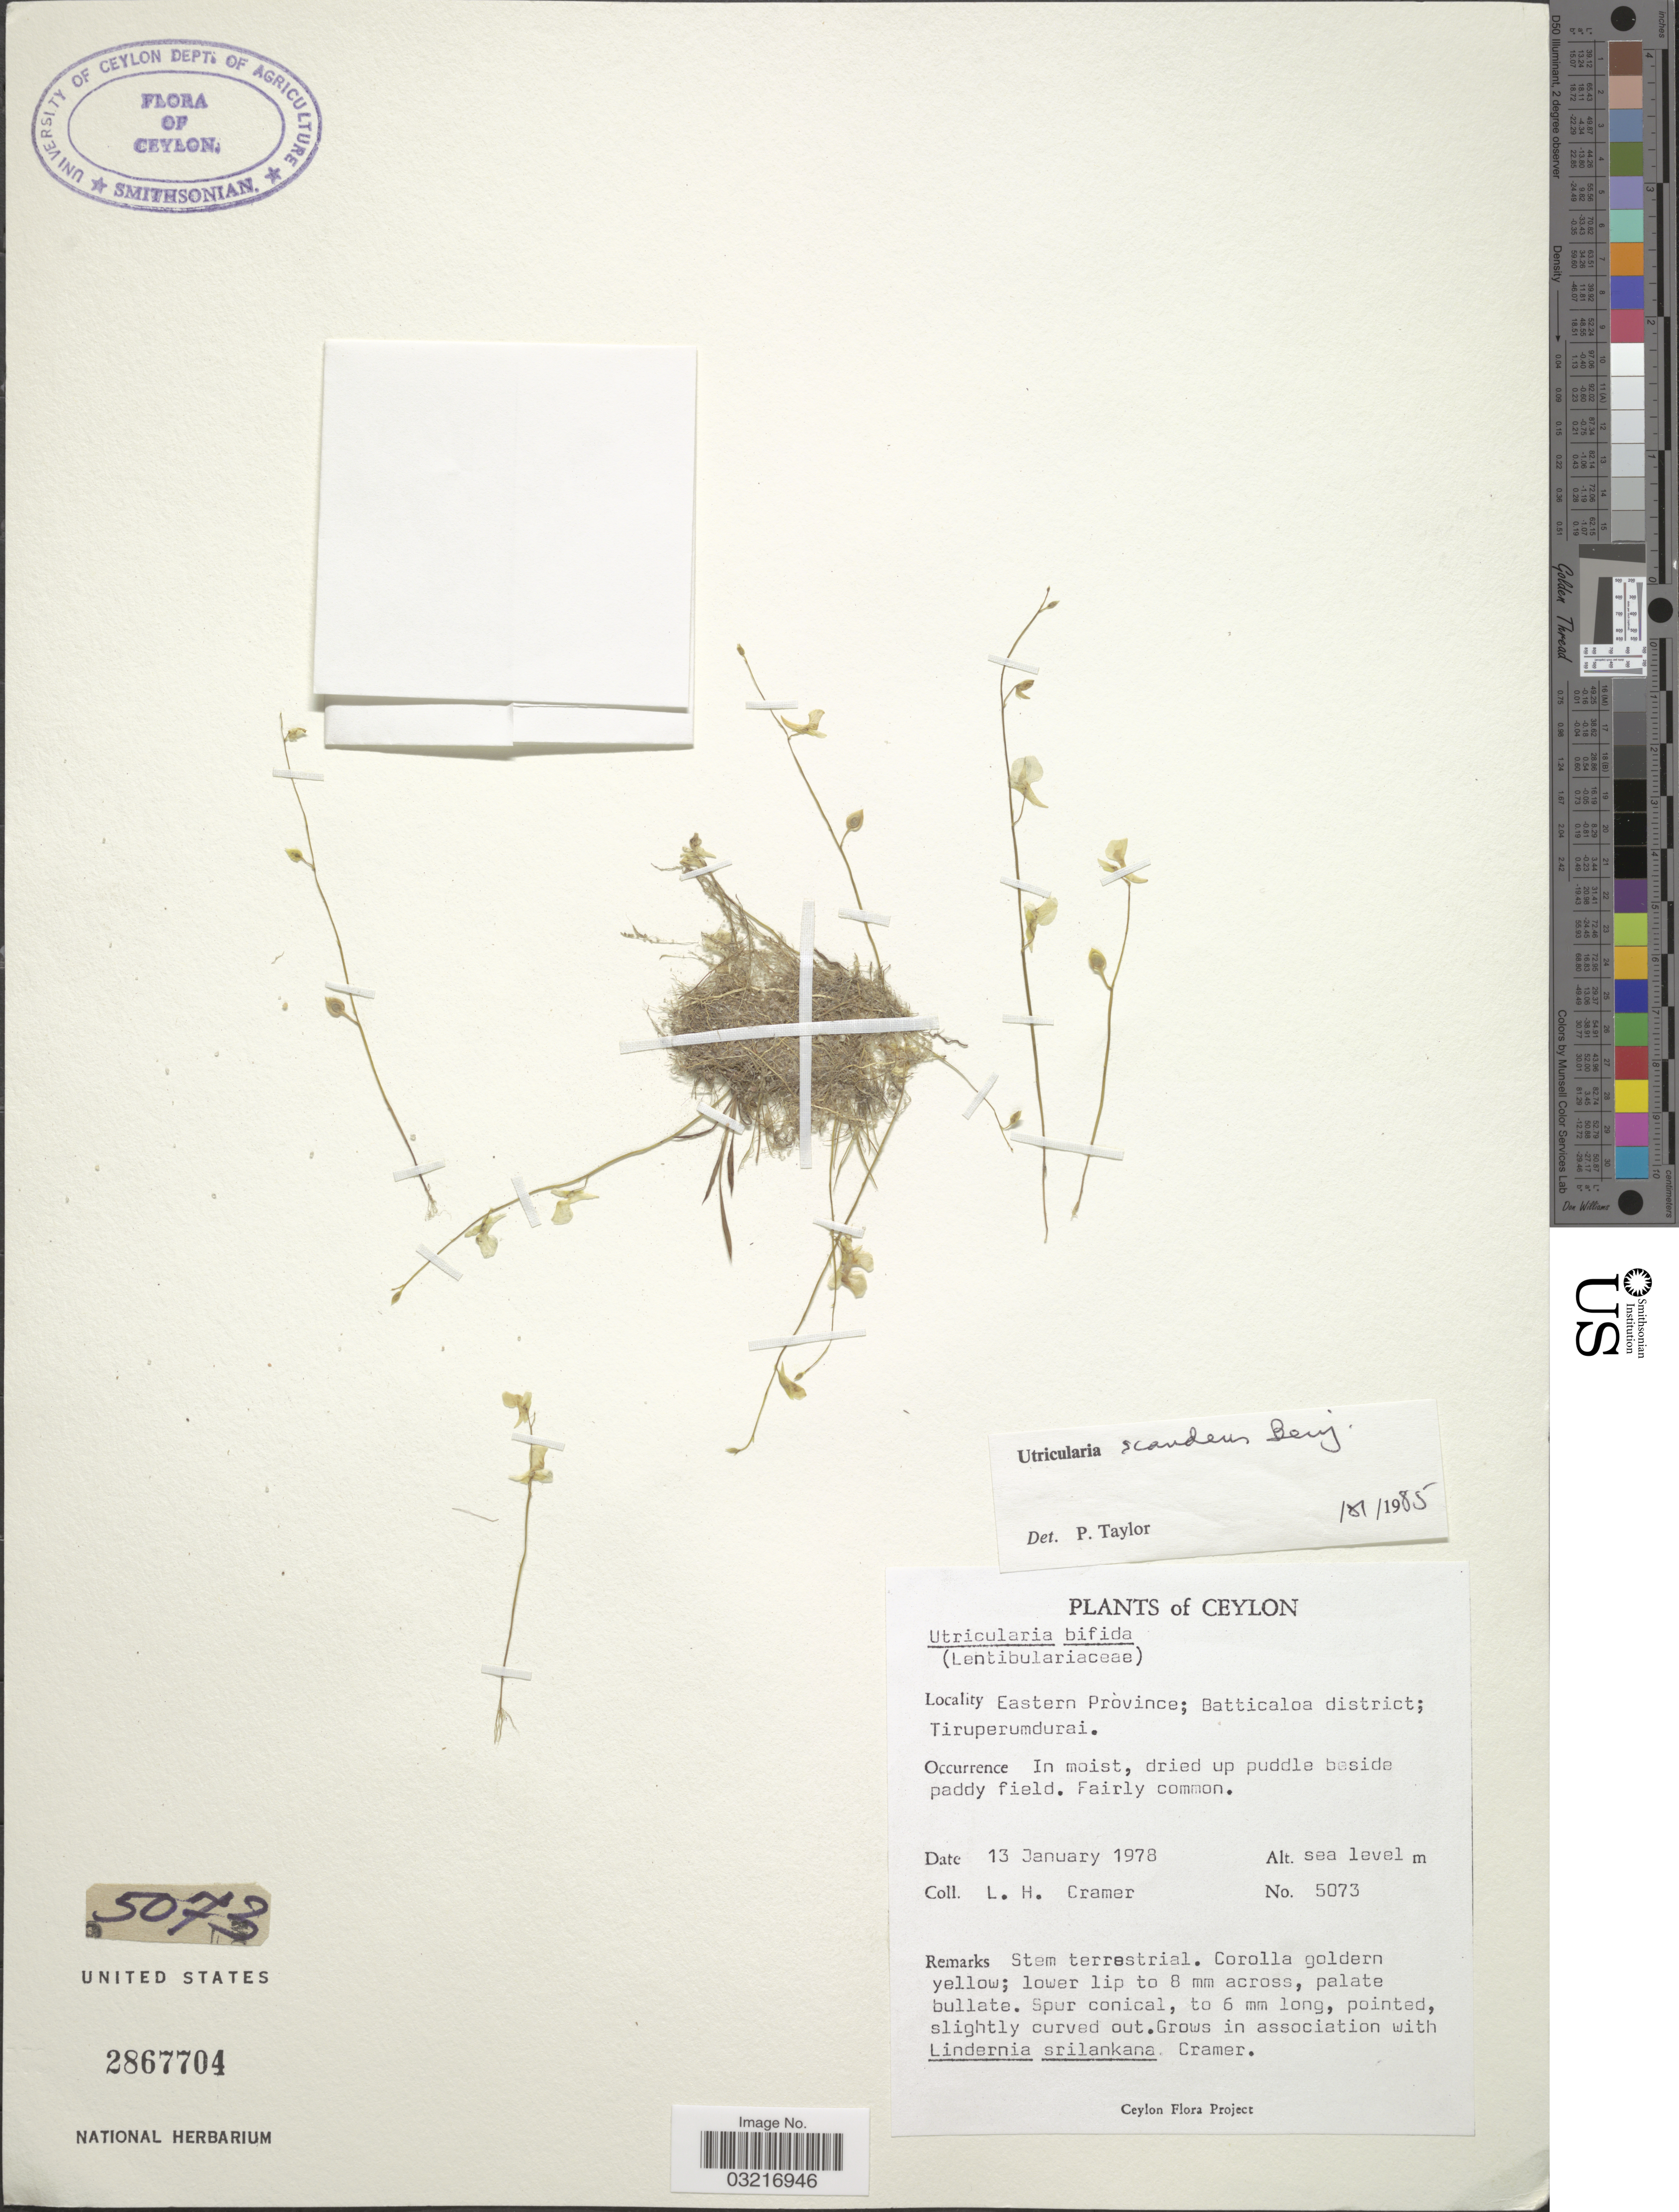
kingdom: Plantae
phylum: Tracheophyta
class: Magnoliopsida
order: Lamiales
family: Lentibulariaceae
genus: Utricularia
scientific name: Utricularia scandens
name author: Benj.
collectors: L. H. Cramer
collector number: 5073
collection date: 1978-01-13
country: Sri Lanka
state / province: Eastern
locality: Ceylon, Batticaloa district; Tiruperumdurai.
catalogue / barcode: US 2867704